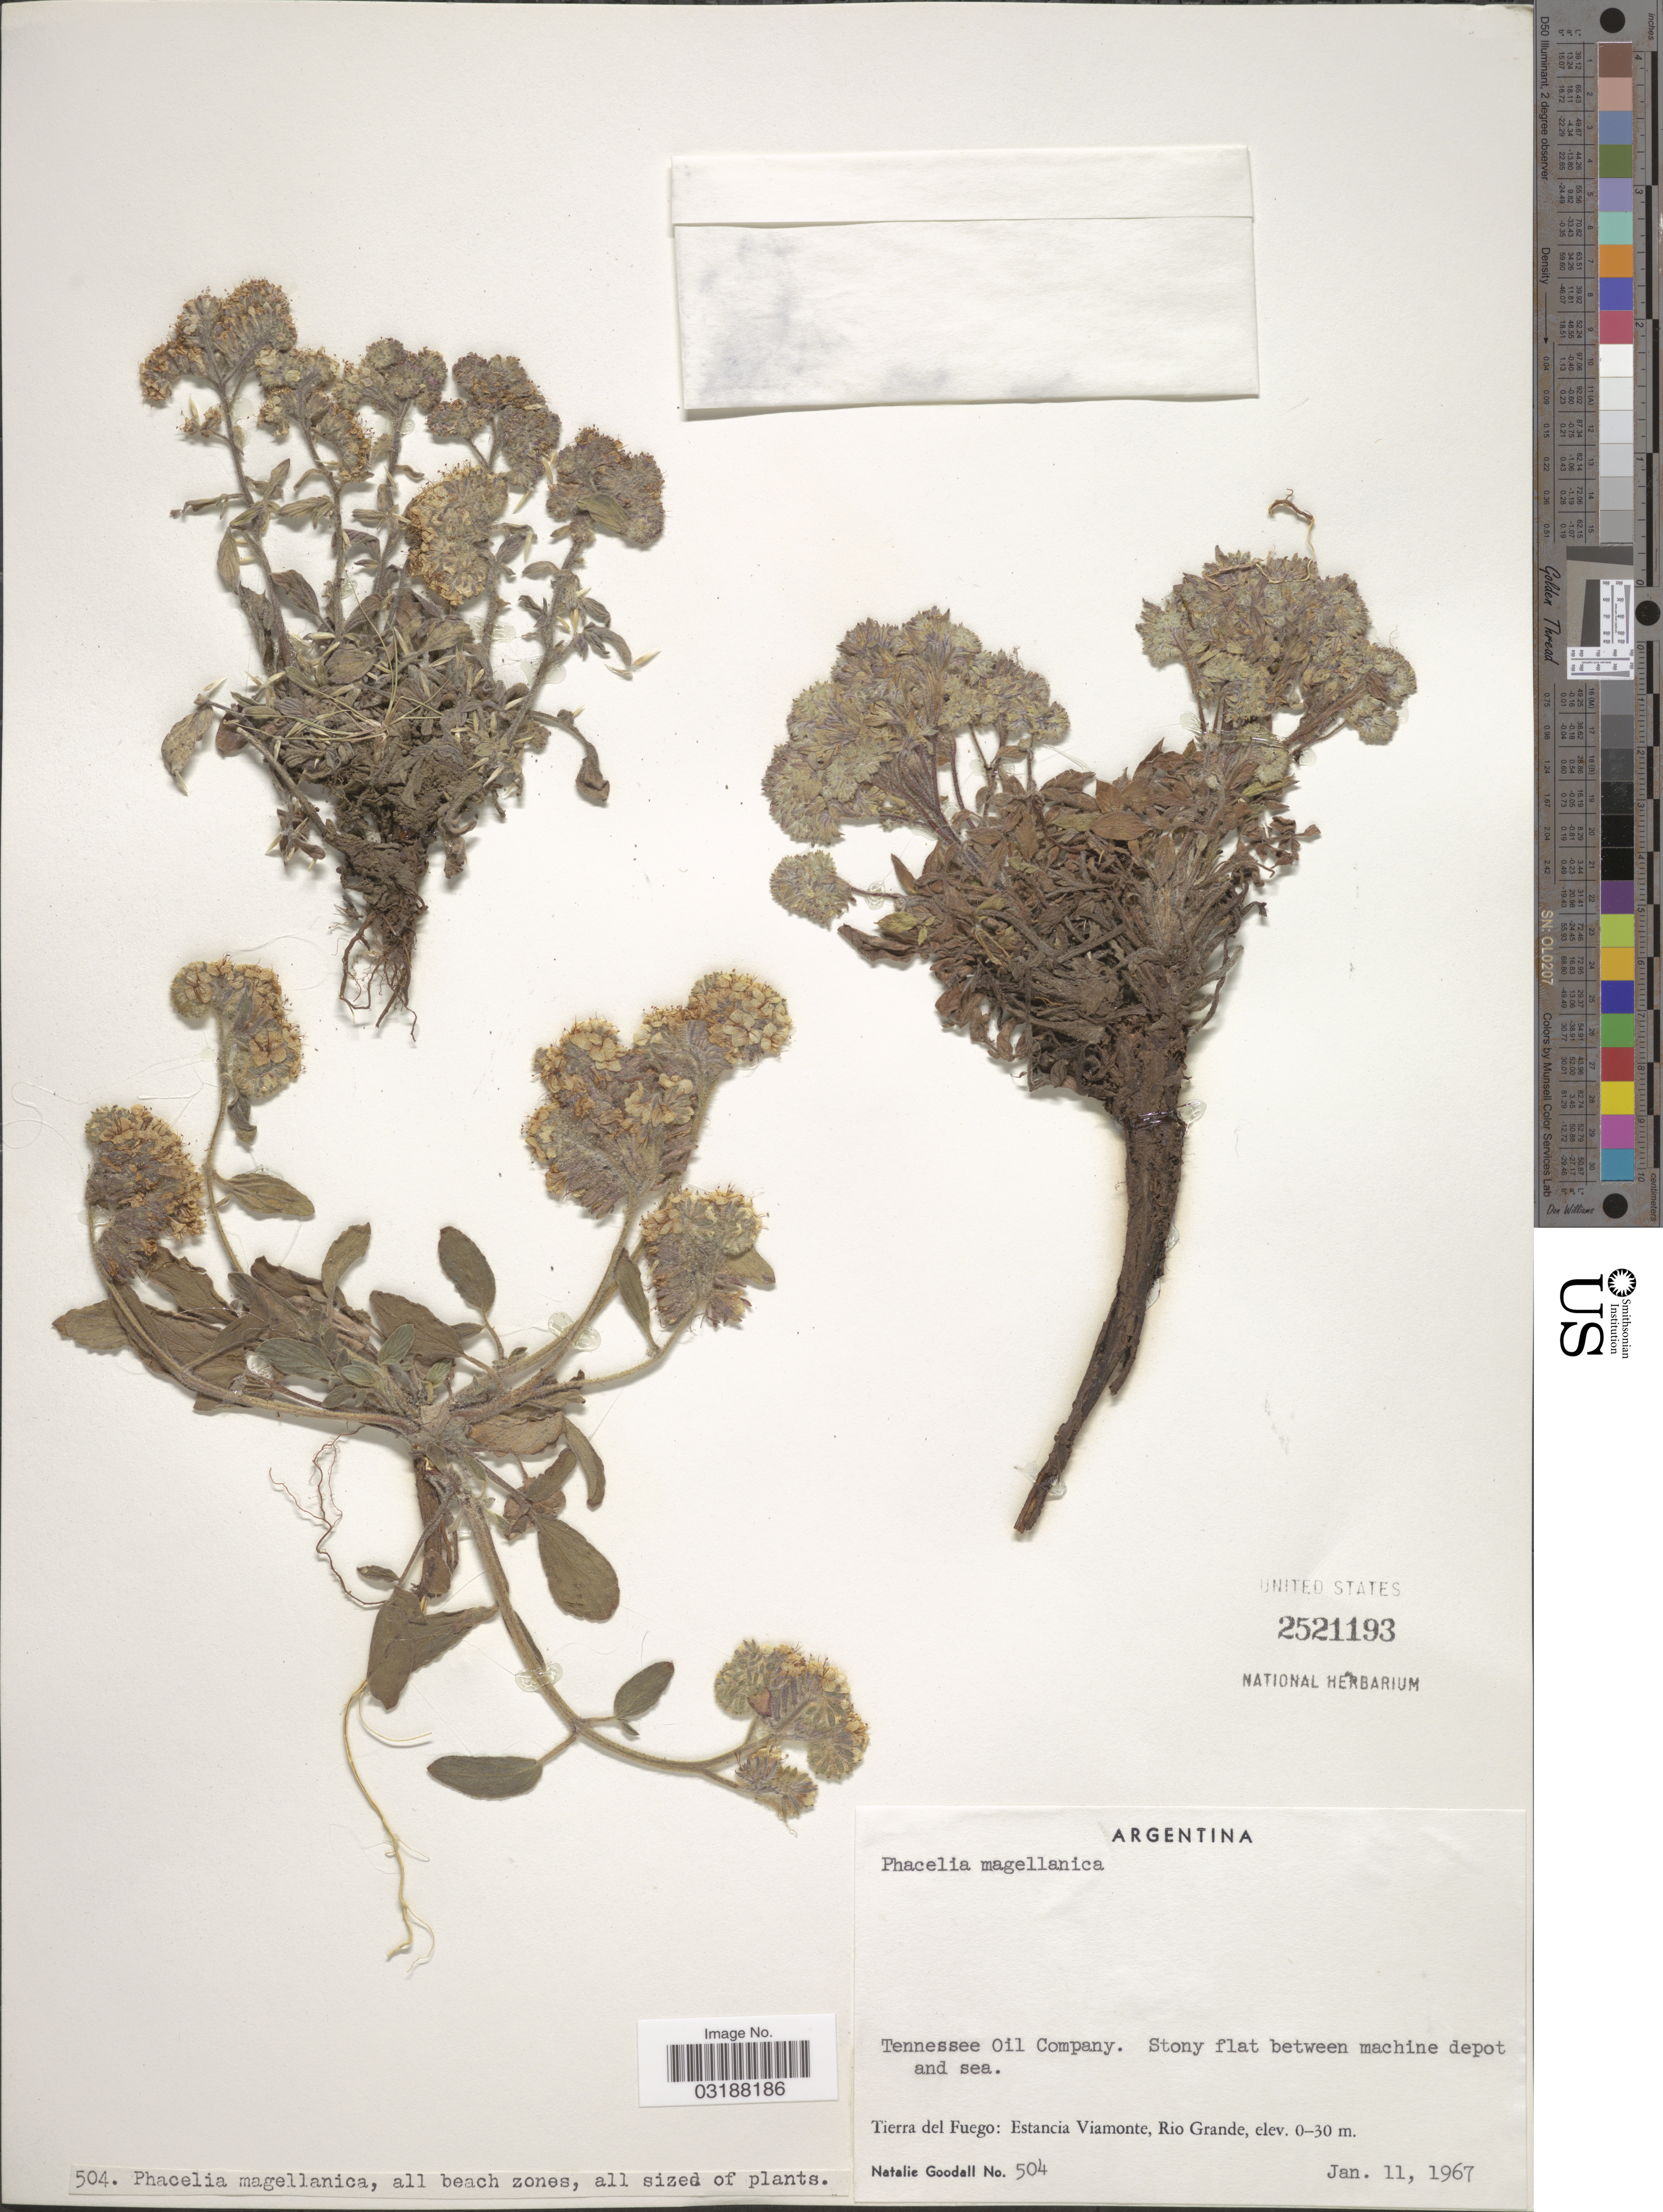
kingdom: Plantae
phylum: Tracheophyta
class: Magnoliopsida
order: Boraginales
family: Hydrophyllaceae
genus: Phacelia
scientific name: Phacelia magellanica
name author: (Lam.) Coville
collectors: N. Goodall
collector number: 504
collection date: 1967-01-11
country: Argentina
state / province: Tierra del Fuego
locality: Tennessee Oil Company, Tierra del Fuego: Estancia Viamonte, Rio Grande.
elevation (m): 0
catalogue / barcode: US 2521193